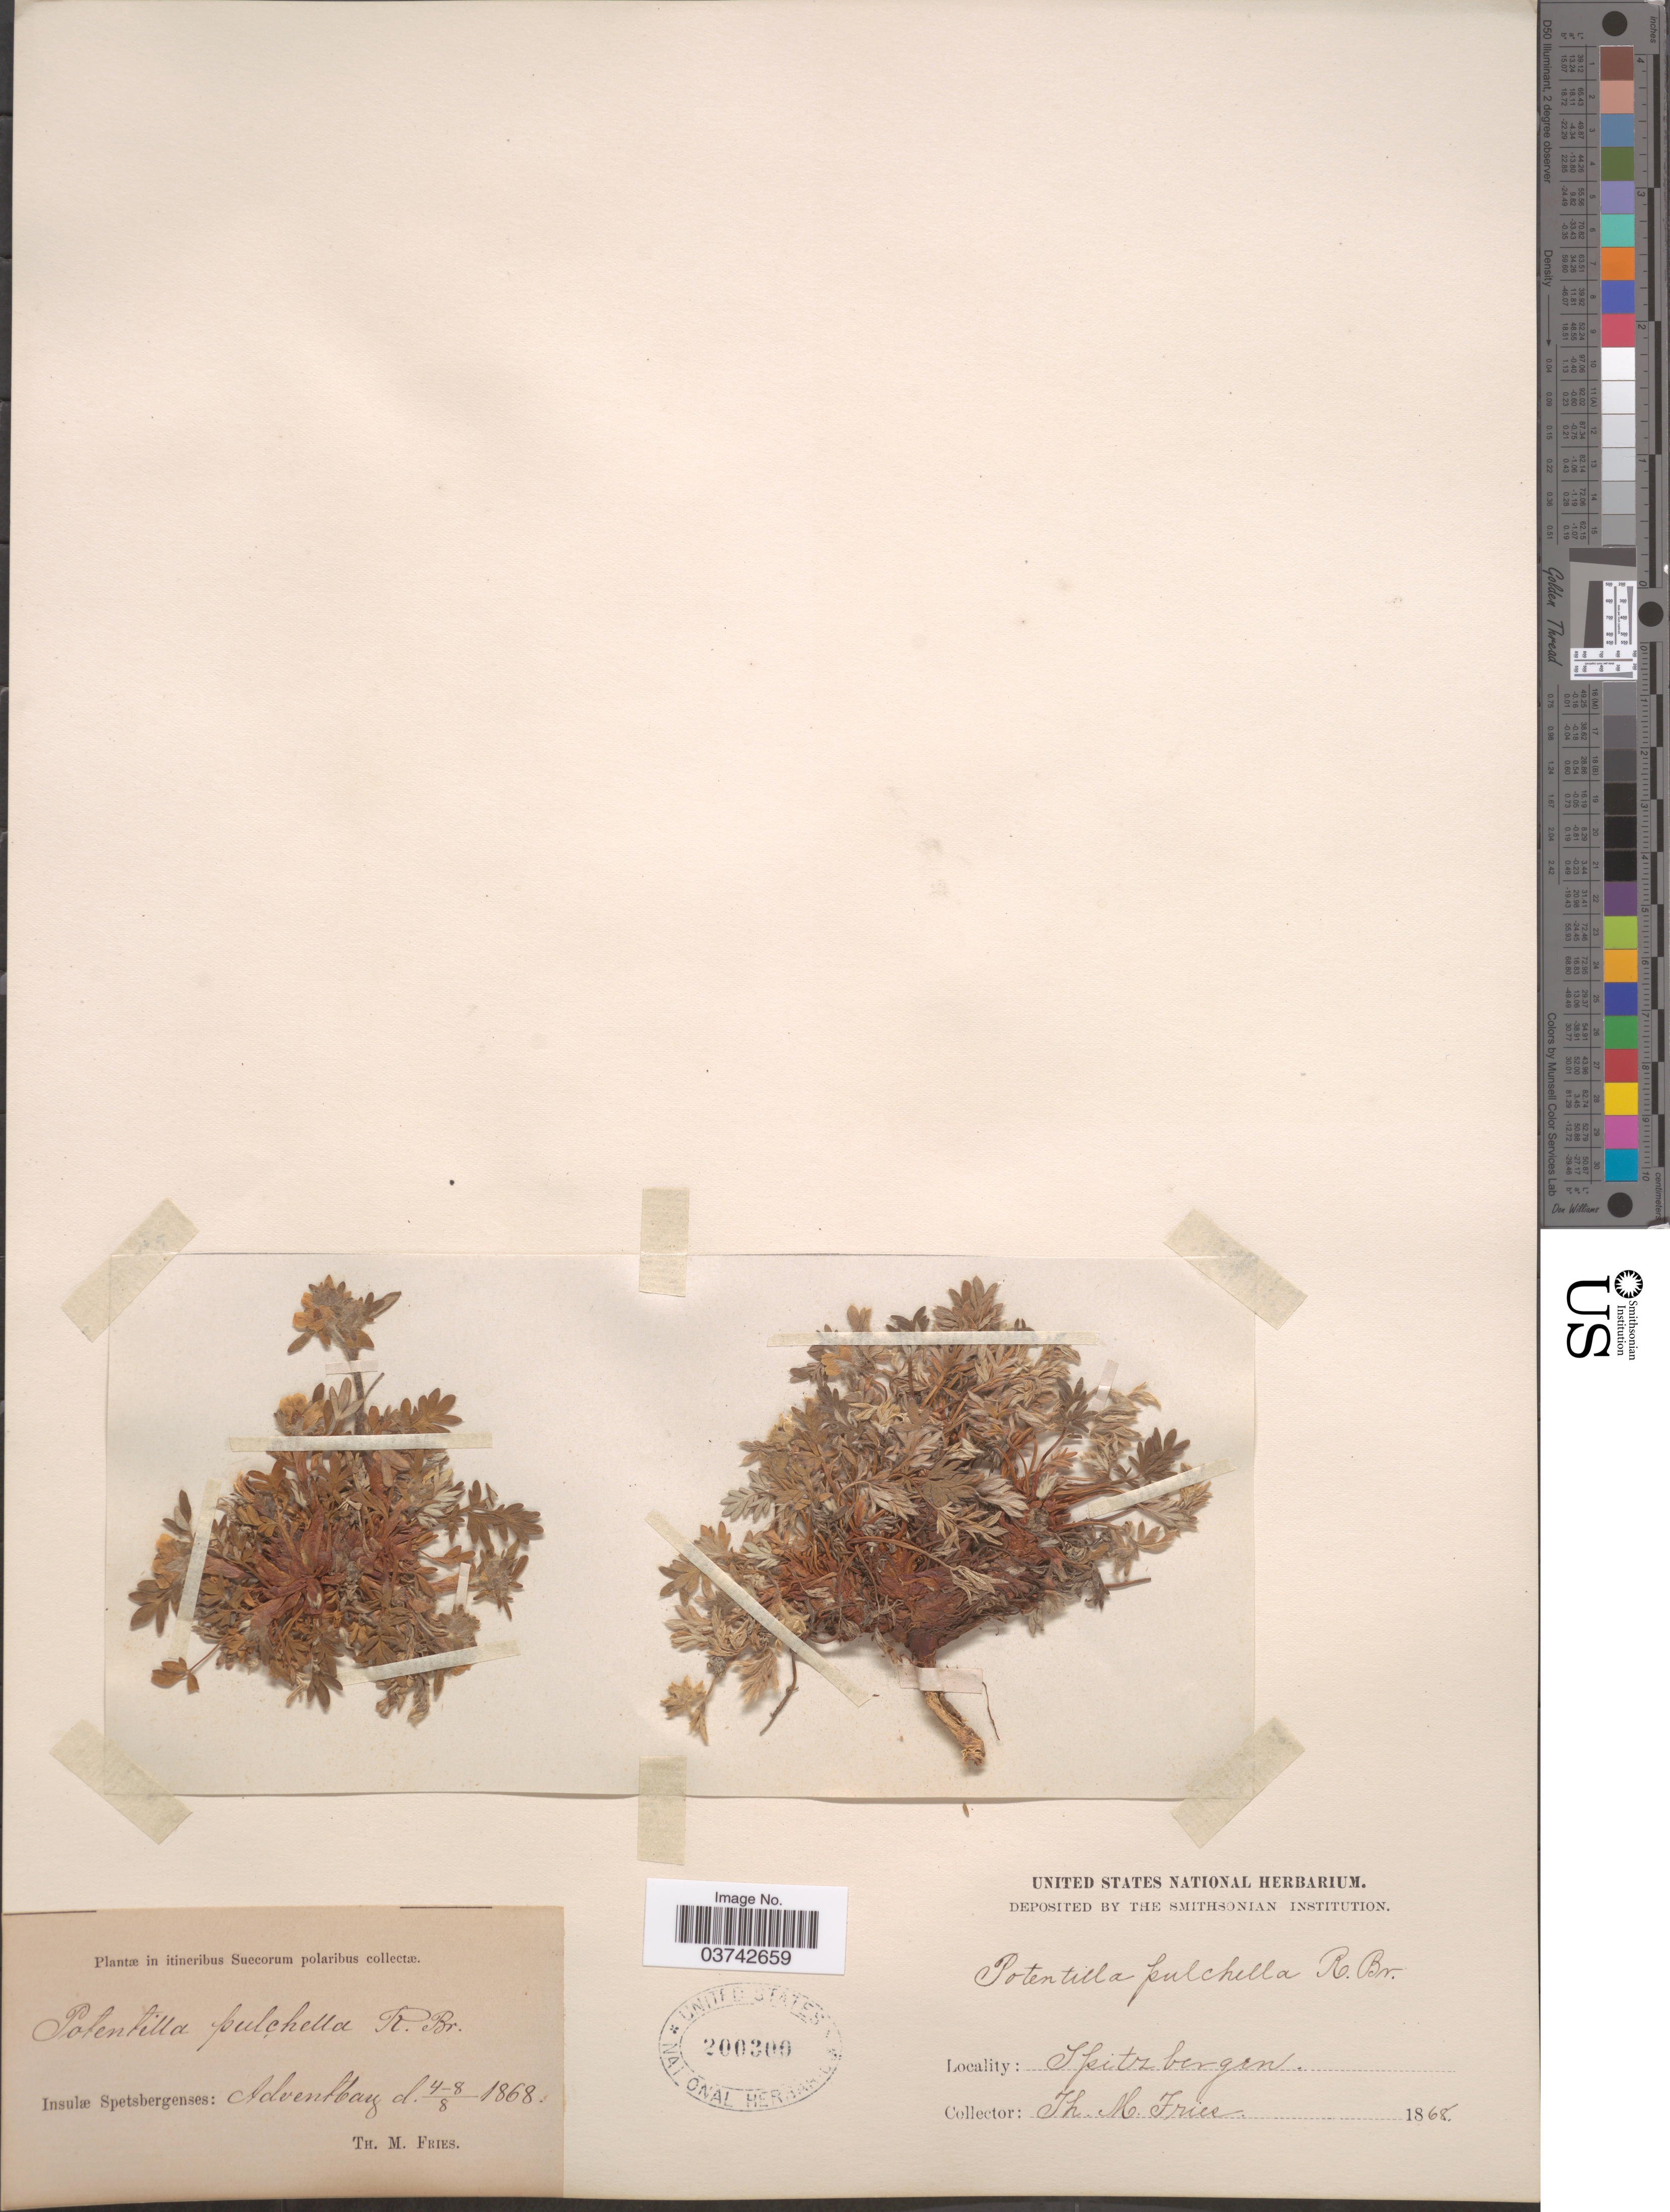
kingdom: Plantae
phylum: Tracheophyta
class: Magnoliopsida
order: Rosales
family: Rosaceae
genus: Potentilla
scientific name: Potentilla pulchella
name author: R. Br.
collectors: T. Fries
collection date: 1868-08-04/1868-08-08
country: Norway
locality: Insulæ Spetsbergenses: Adventbay. Spitzbergen.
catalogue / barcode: US 200300